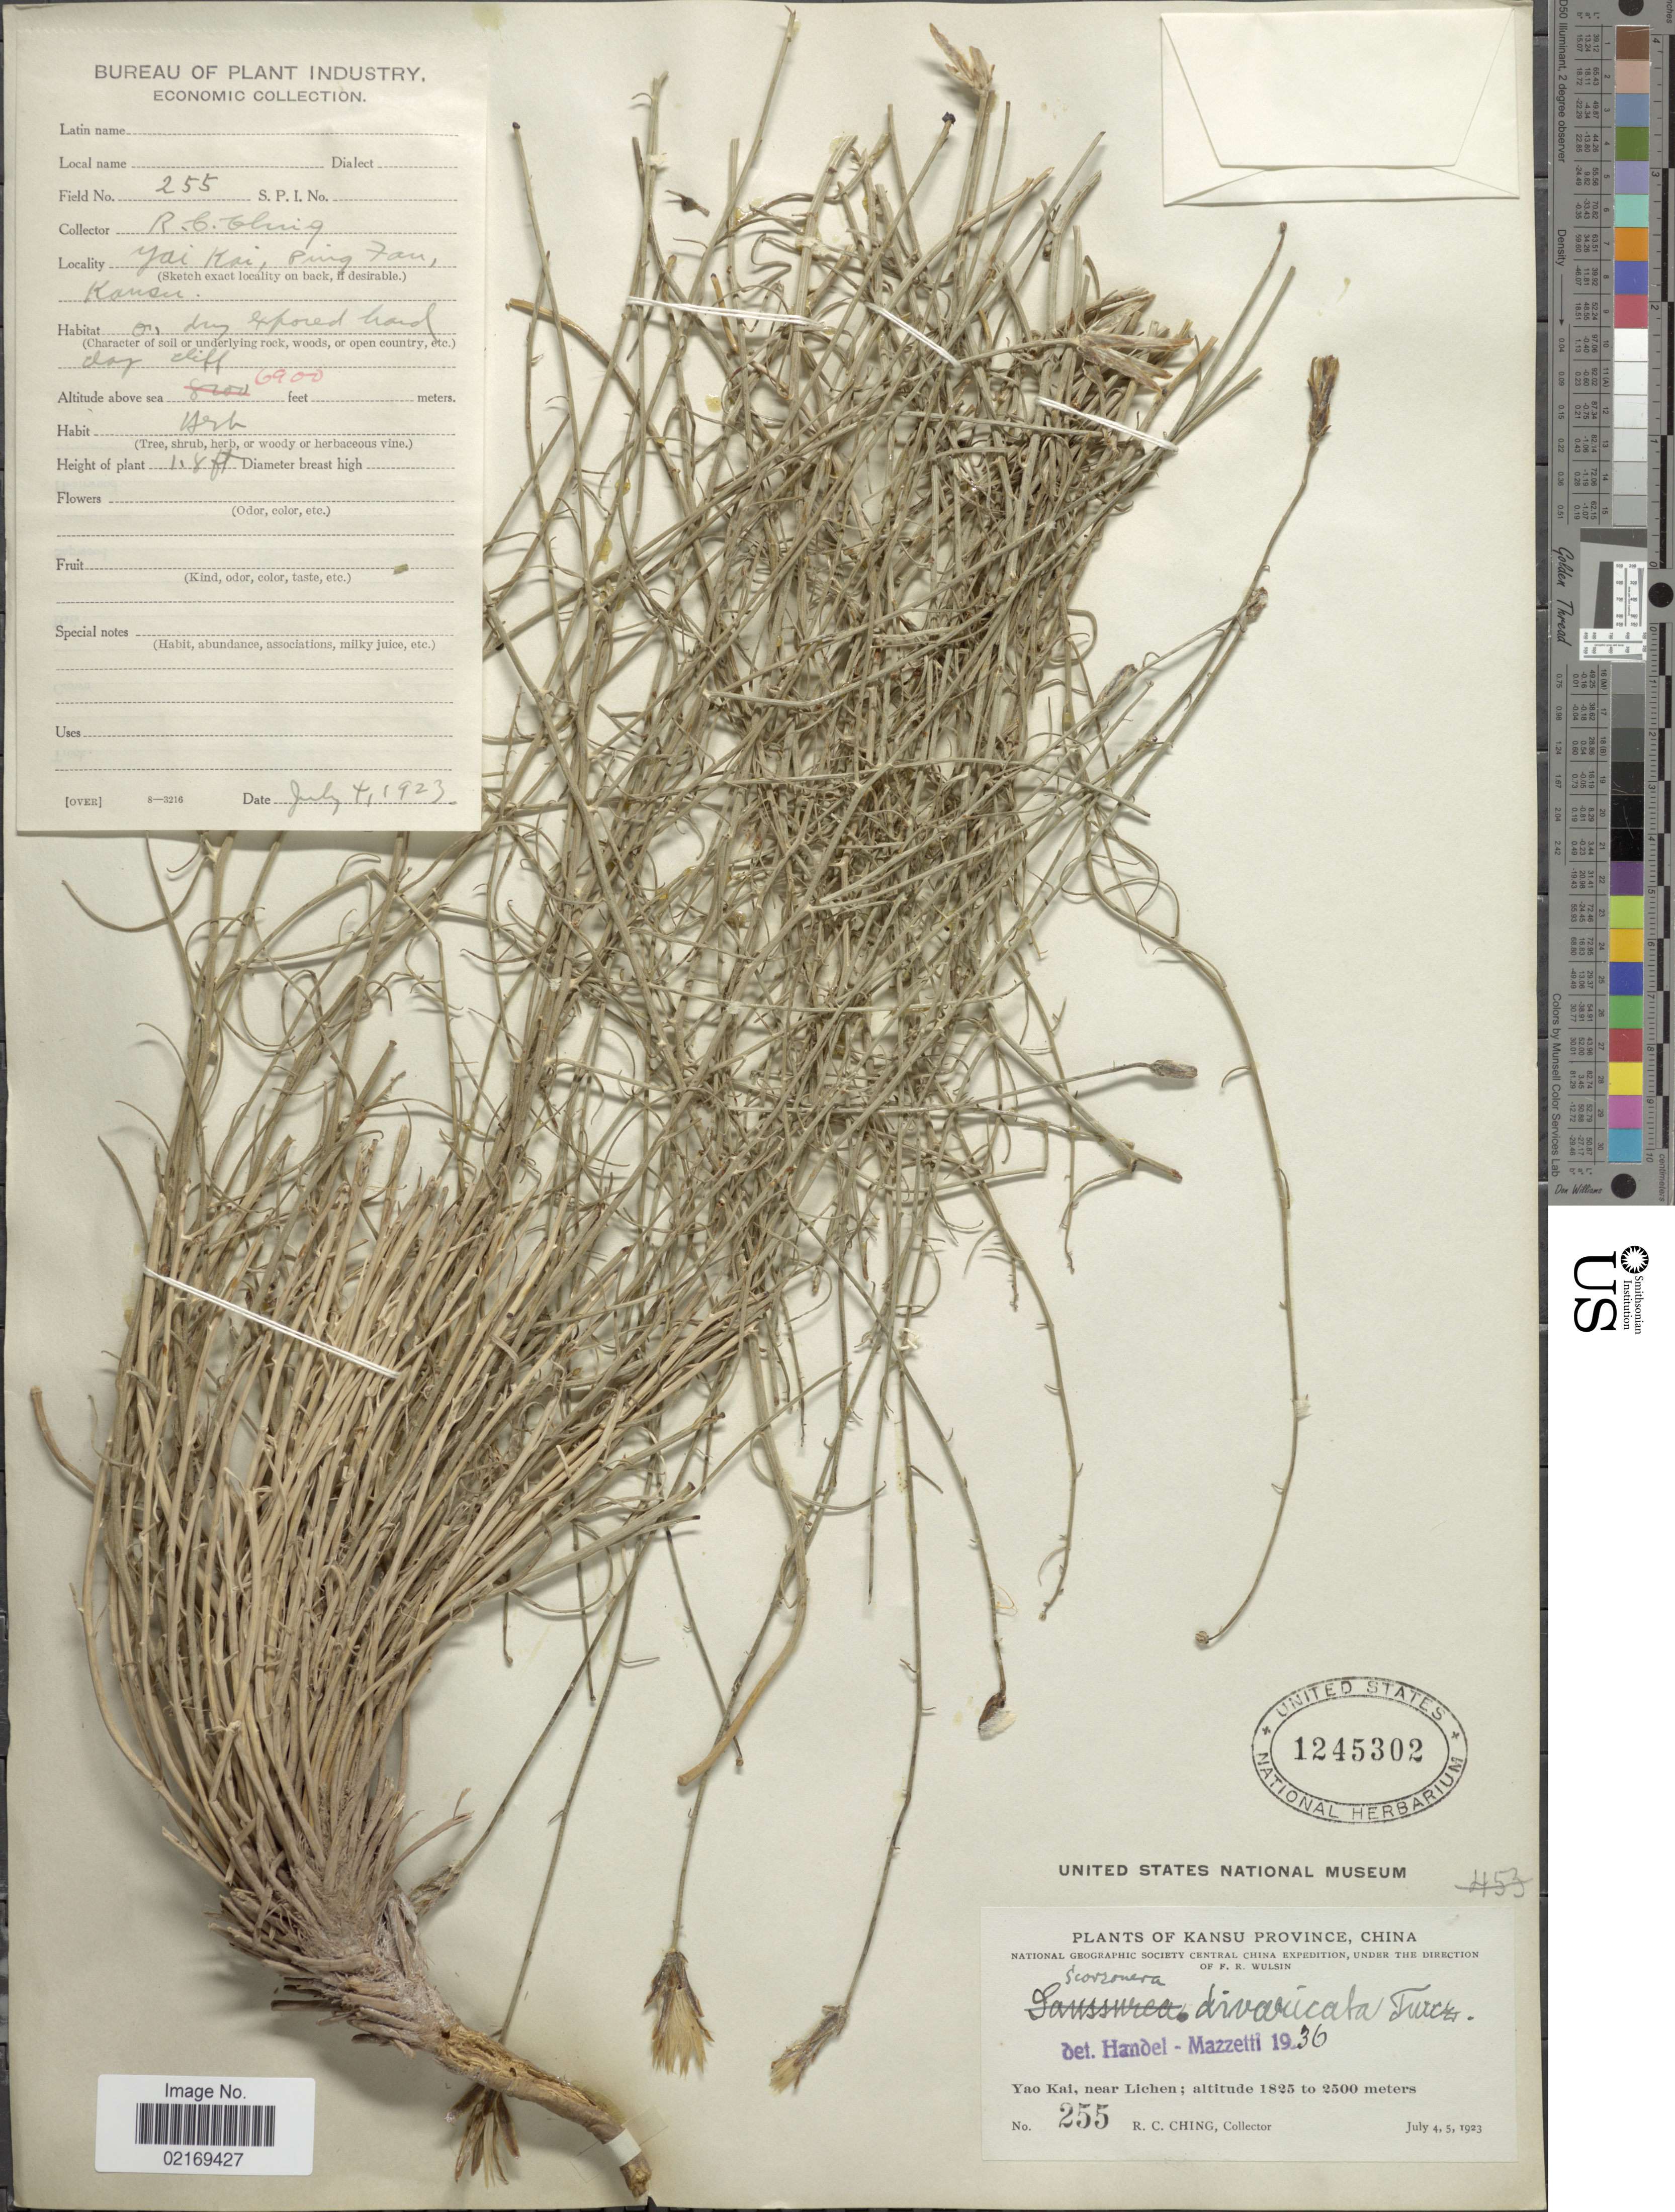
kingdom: Plantae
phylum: Tracheophyta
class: Magnoliopsida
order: Asterales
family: Asteraceae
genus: Scorzonera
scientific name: Scorzonera divaricata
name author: Turcz.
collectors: R. C. Ching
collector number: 255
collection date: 1923-07-04/1923-07-05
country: China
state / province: Gansu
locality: Kansu, Yao Kai, near Lichen.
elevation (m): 1825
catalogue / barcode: US 1245302